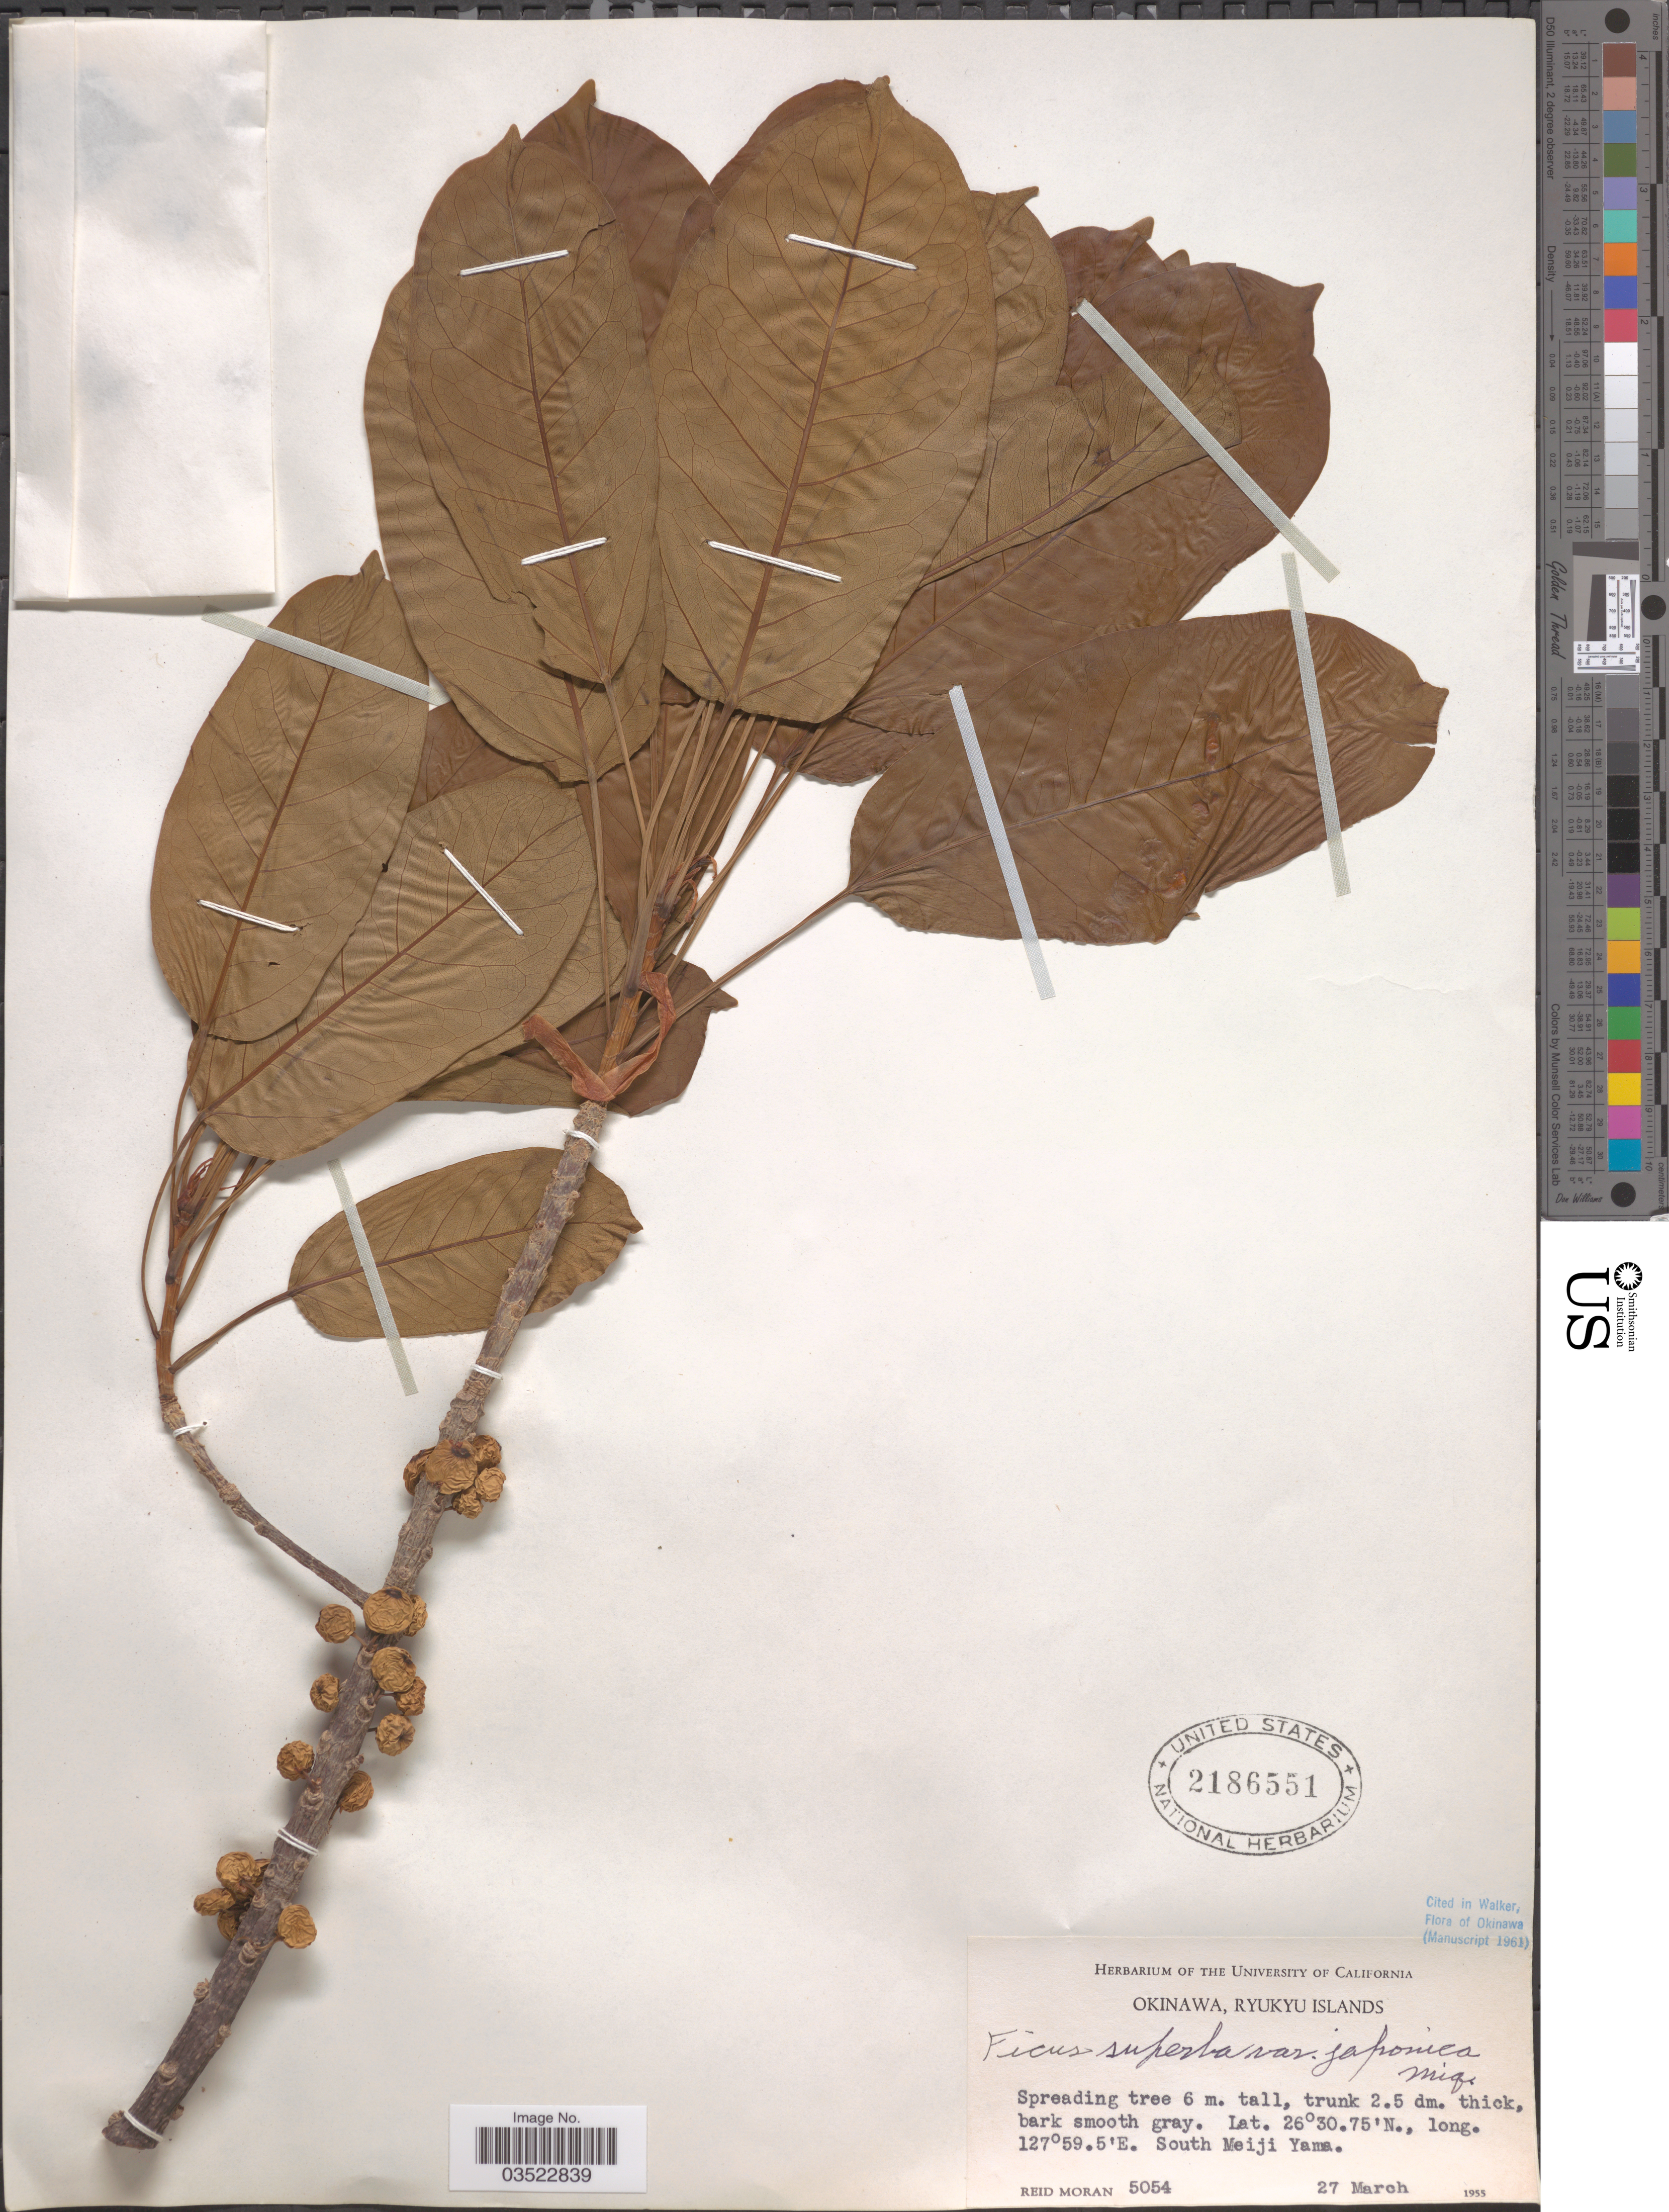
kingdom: Plantae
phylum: Tracheophyta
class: Magnoliopsida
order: Rosales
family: Moraceae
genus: Ficus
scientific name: Ficus superba var. japonica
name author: Miq.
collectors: R. V. Moran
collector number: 5054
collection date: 1955-03-27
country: Japan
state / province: Okinawa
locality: Okinawa, Ryukyu Islands. South Meiji Yama.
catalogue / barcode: US 2186551